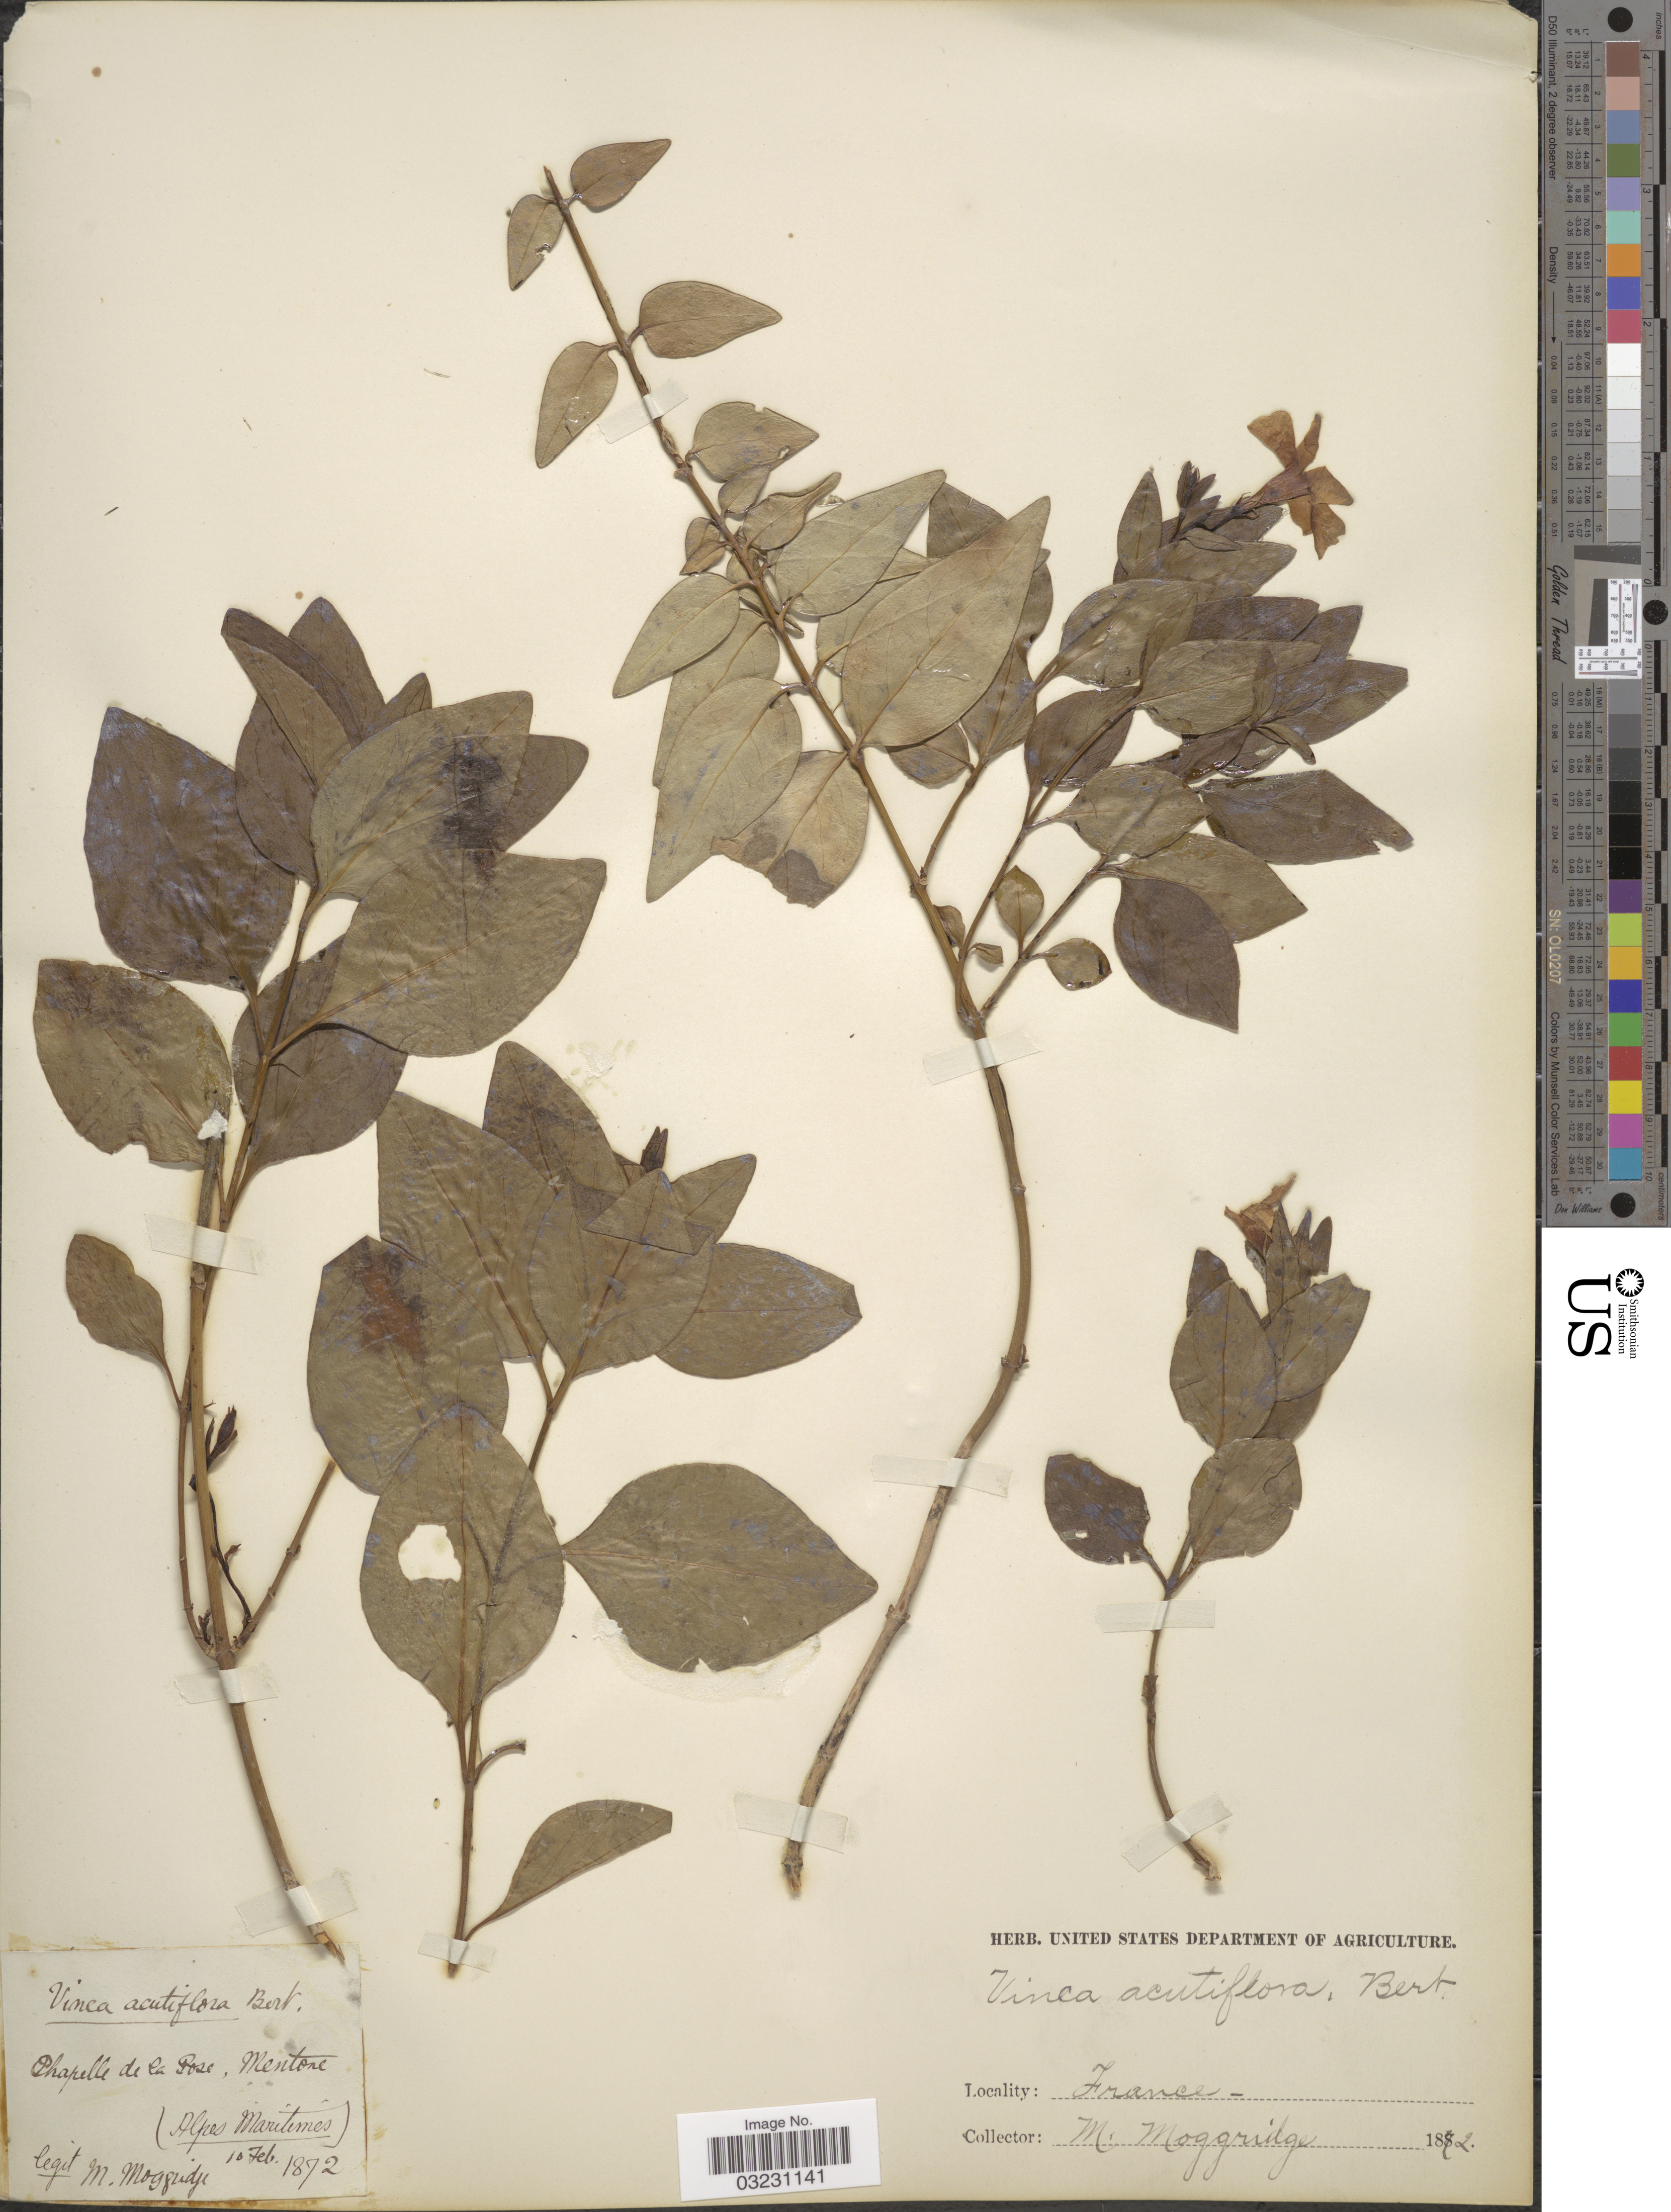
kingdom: Plantae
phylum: Tracheophyta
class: Magnoliopsida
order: Gentianales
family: Apocynaceae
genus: Vinca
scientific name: Vinca acutiflora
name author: Bertol.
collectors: M. Moggridge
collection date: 1872-02-10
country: France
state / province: Provence-Alpes-Côte d'Azur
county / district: Alpes-Maritimes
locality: Chapelle de la Pose, Mentone (Alpes Maritimes).